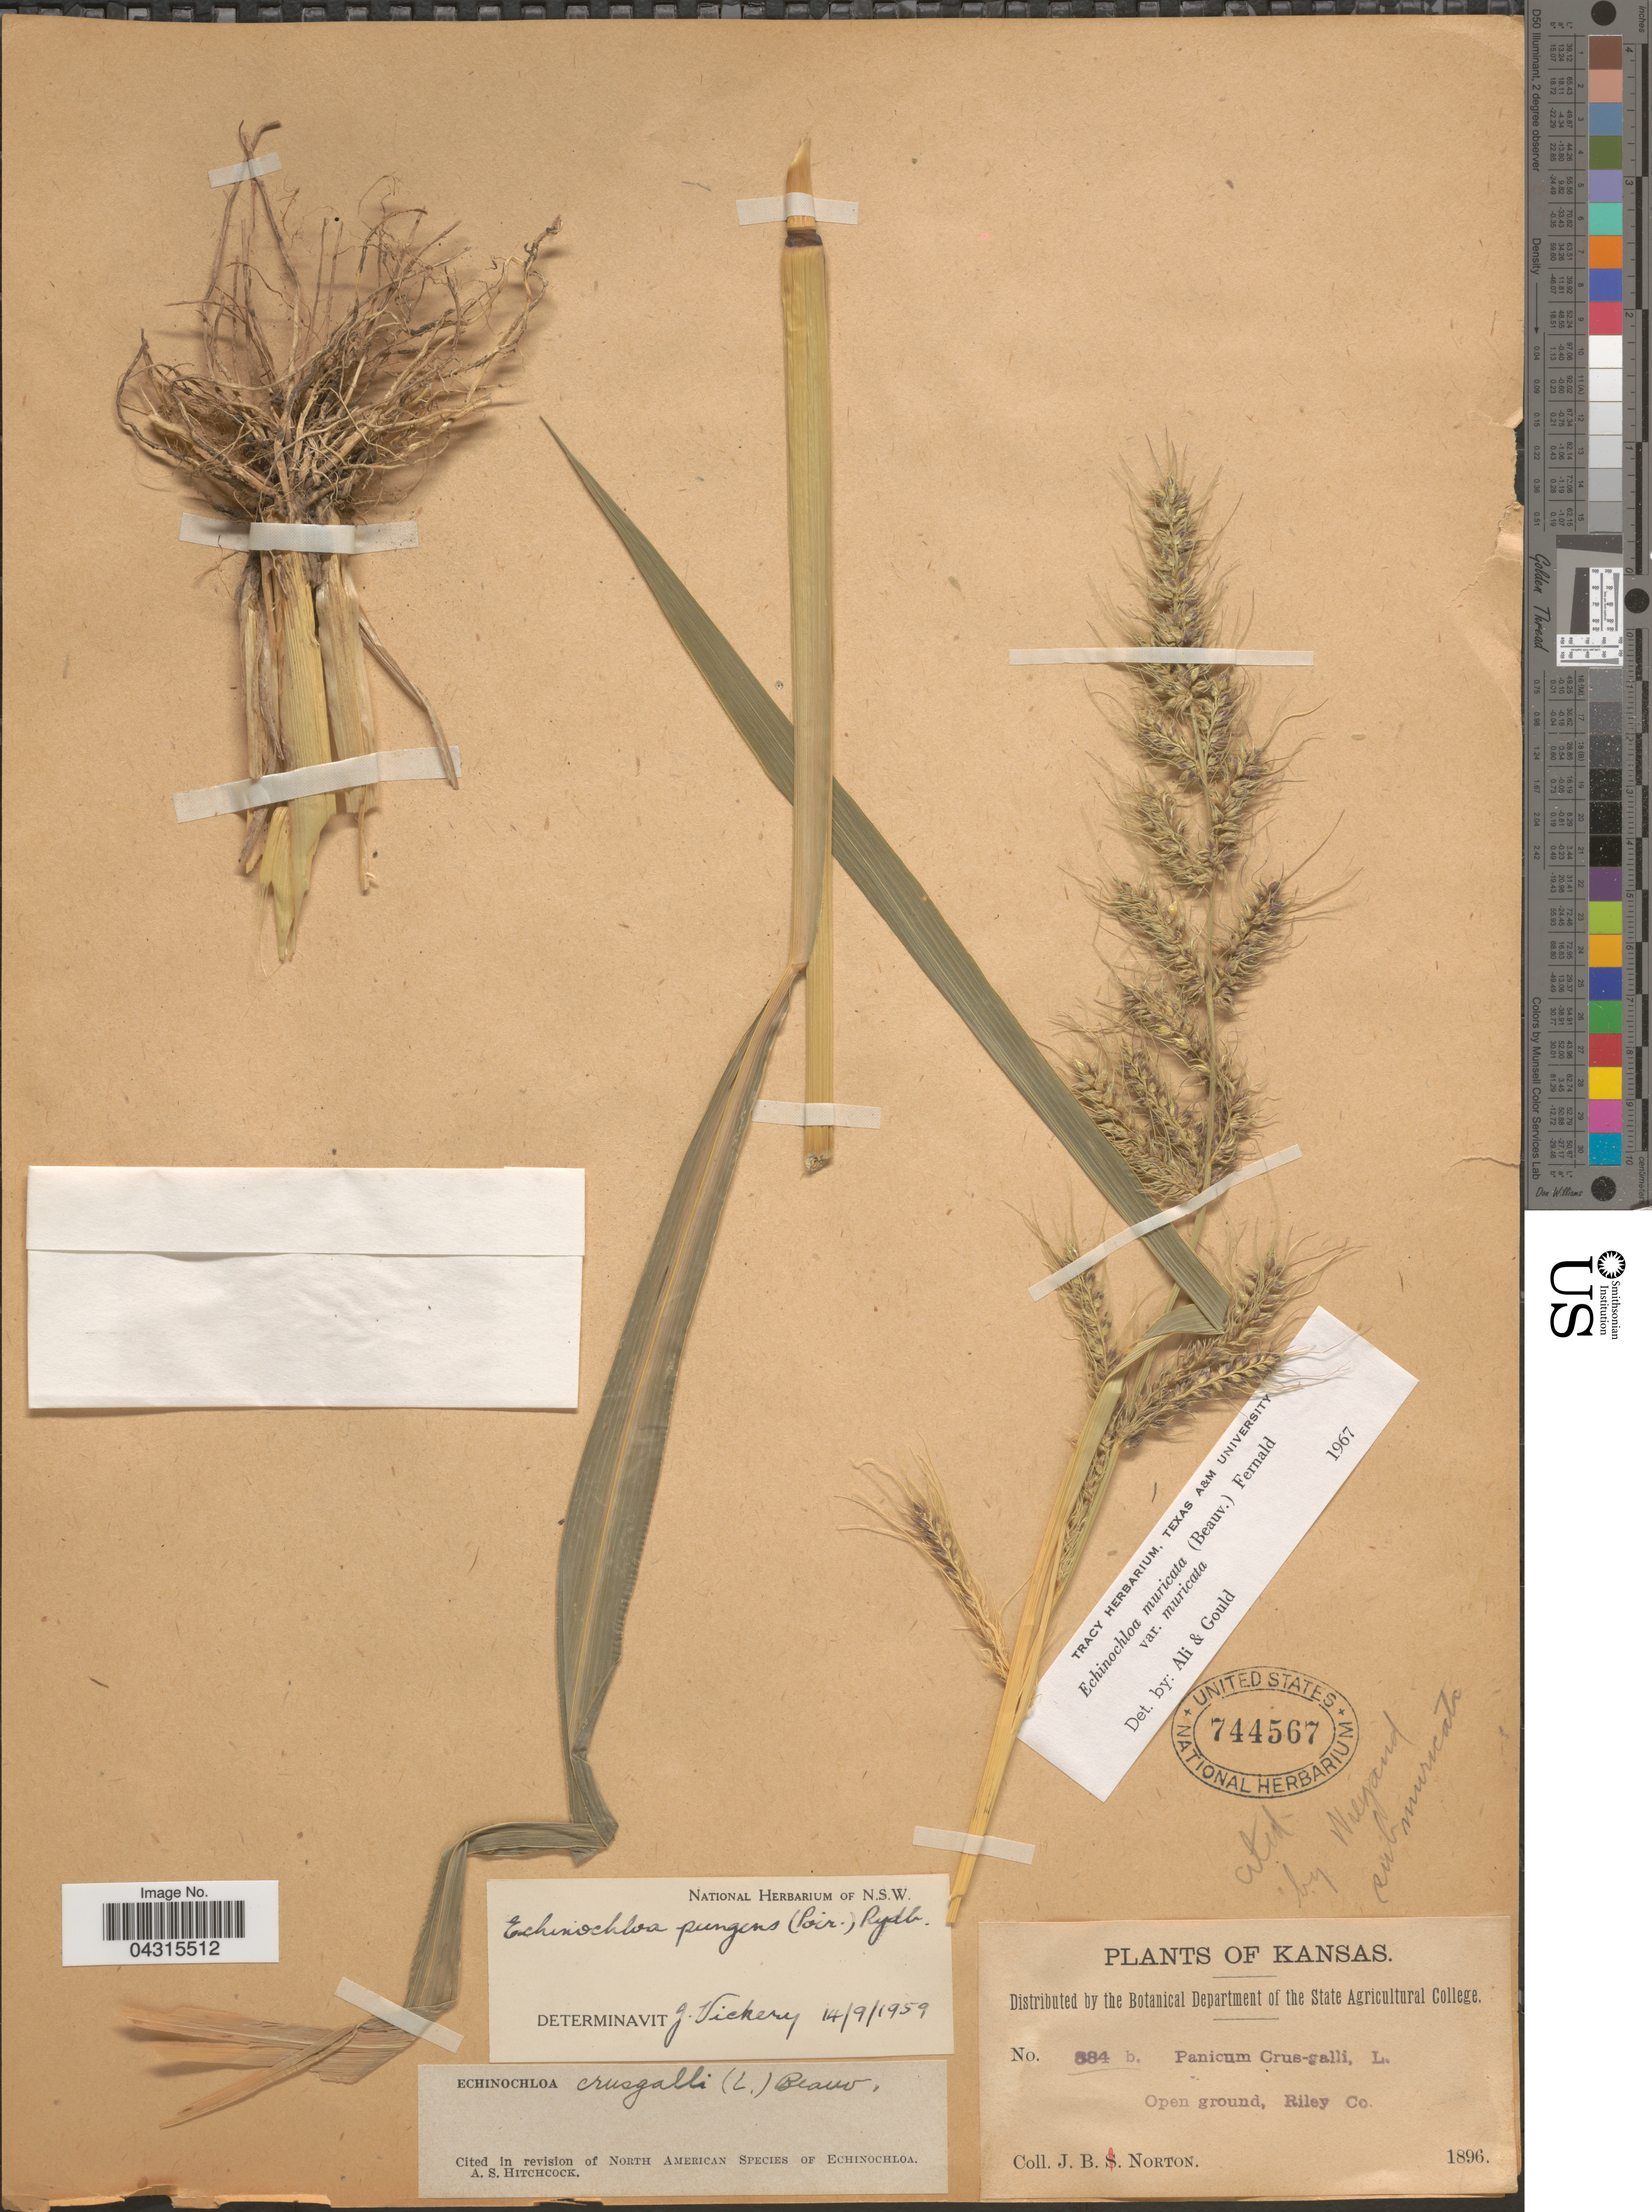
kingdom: Plantae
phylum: Tracheophyta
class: Liliopsida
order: Poales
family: Poaceae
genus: Echinochloa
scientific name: Echinochloa muricata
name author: (P. Beauv.) Fernald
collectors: J. B. Norton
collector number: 884 b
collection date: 1896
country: United States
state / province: Kansas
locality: Open ground, Riley Co.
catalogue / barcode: US 744567